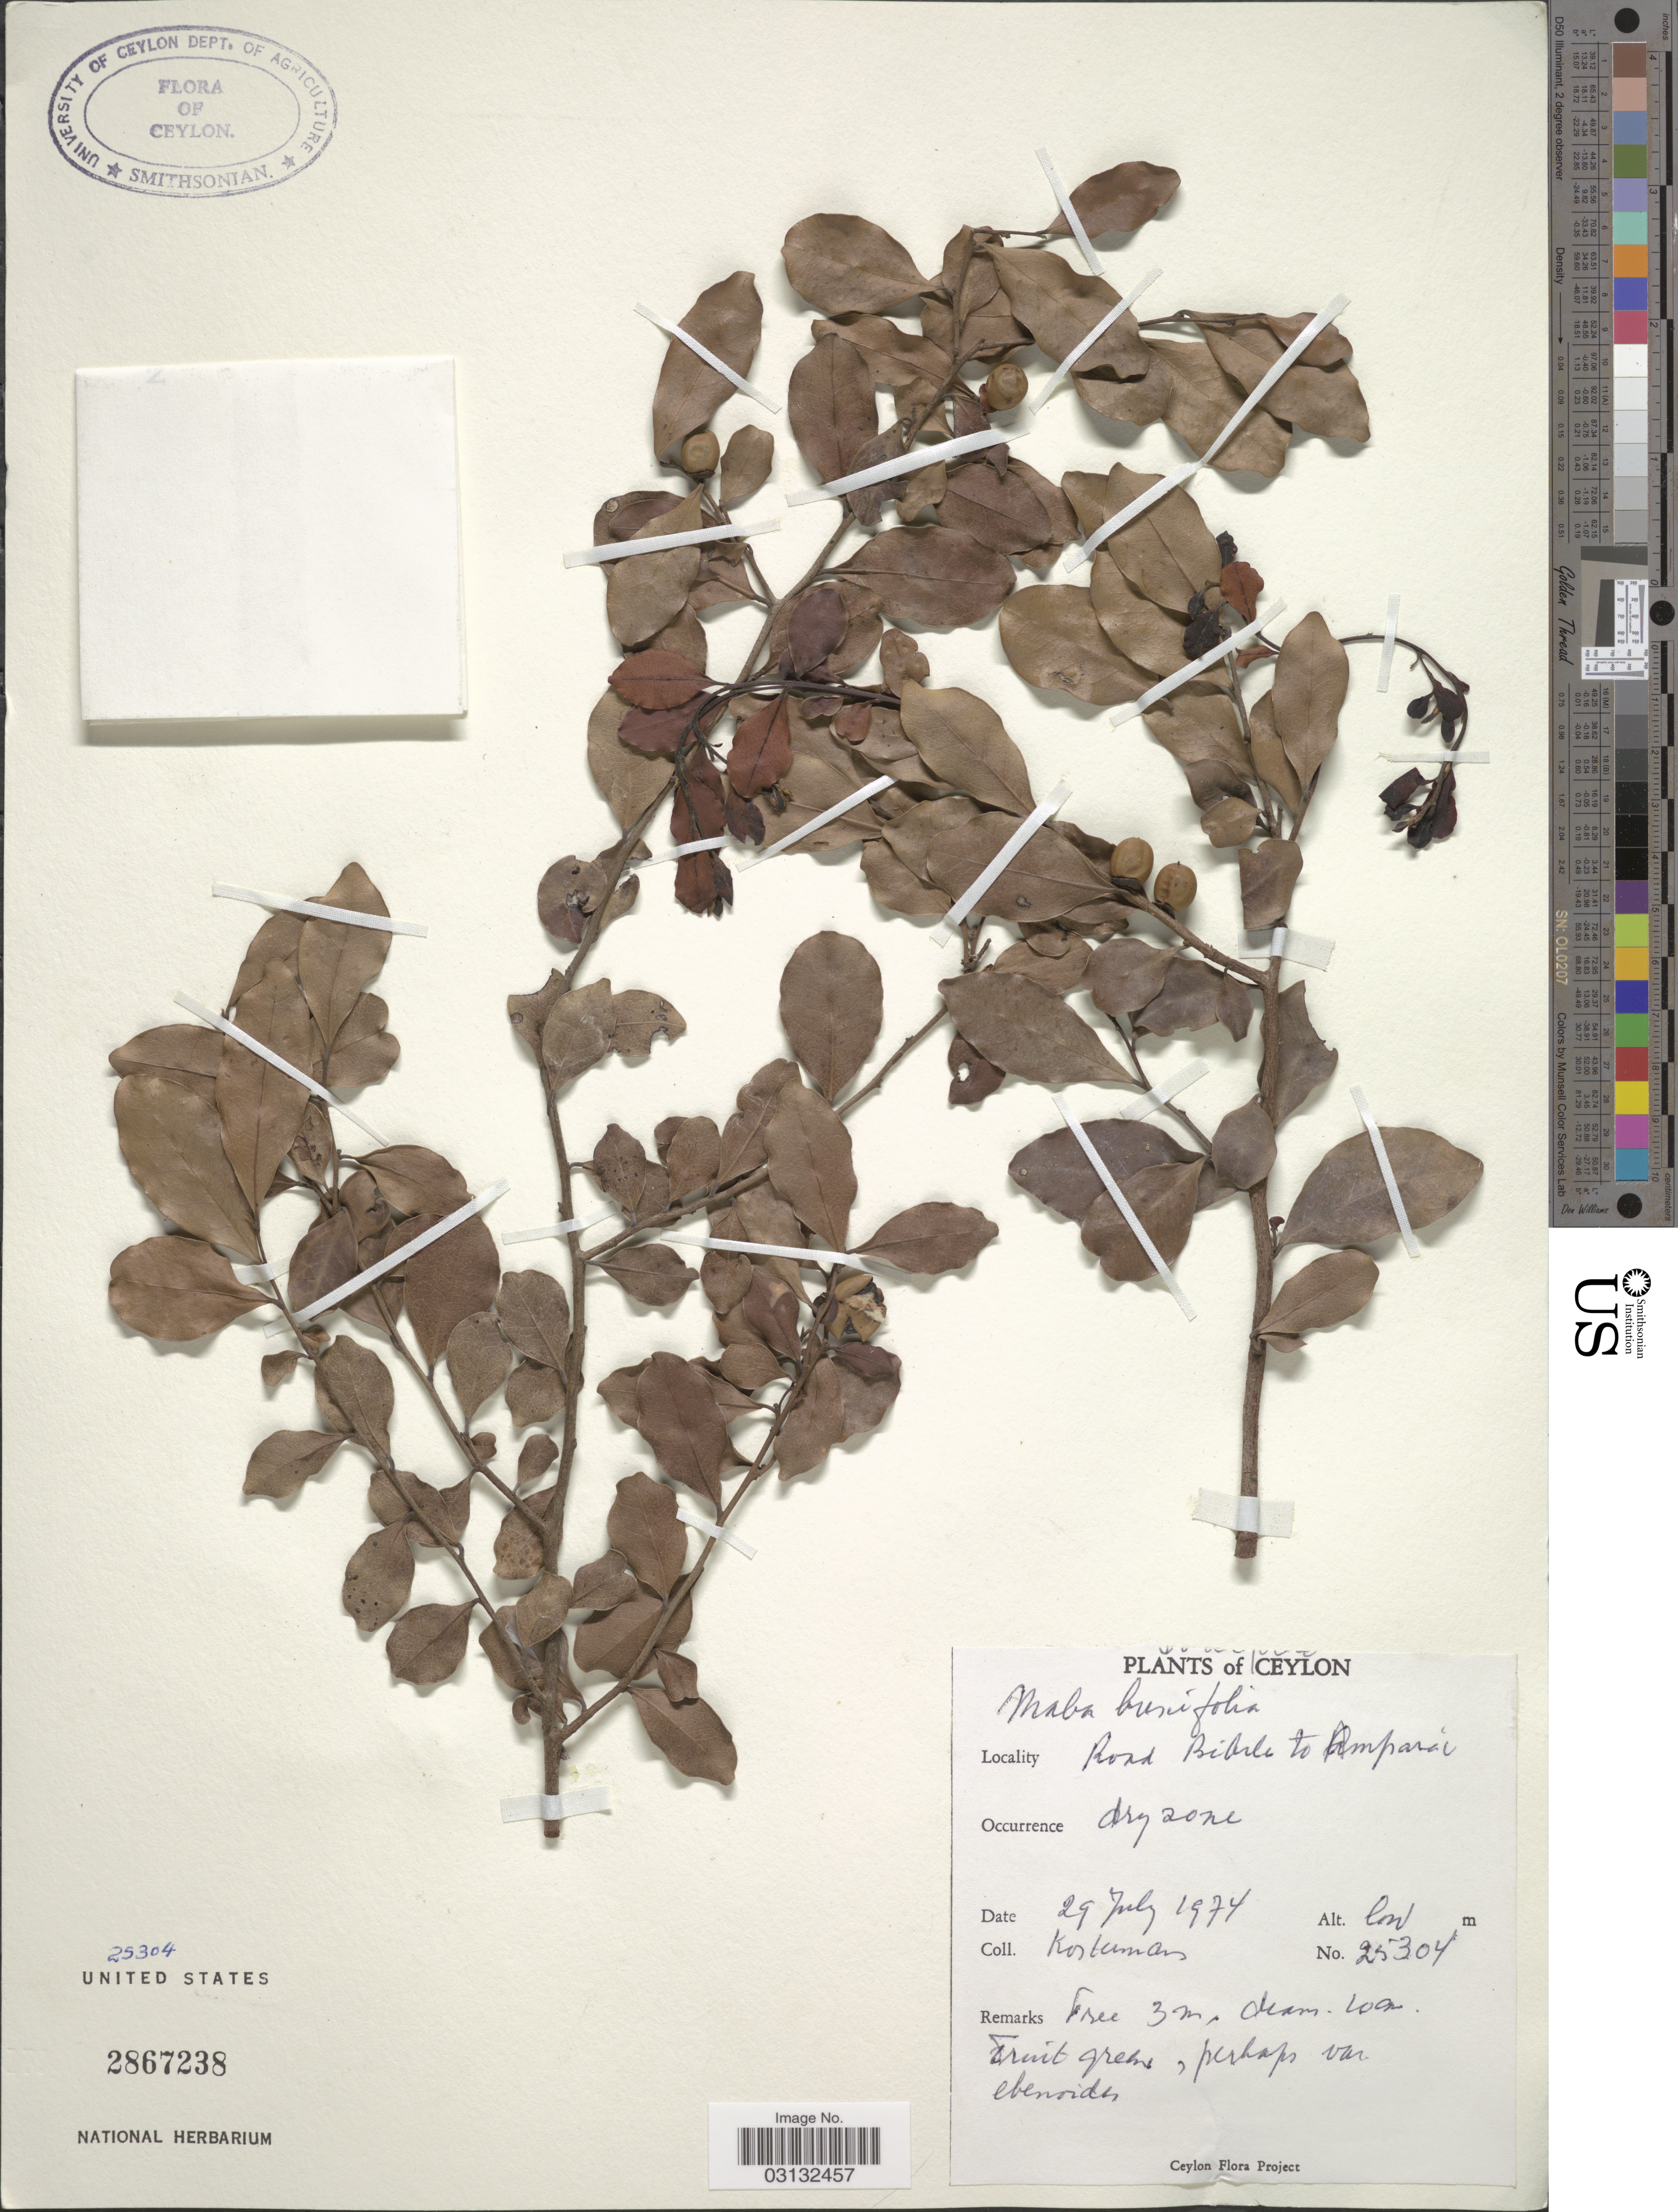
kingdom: Plantae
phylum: Tracheophyta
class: Magnoliopsida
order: Ericales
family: Ebenaceae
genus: Diospyros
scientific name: Diospyros vera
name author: A. Chev.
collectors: Kostermans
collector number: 25304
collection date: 1974-07-29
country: Sri Lanka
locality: Ceylon. Road Bibile to Pampari. [interpreted]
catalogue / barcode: US 2867238